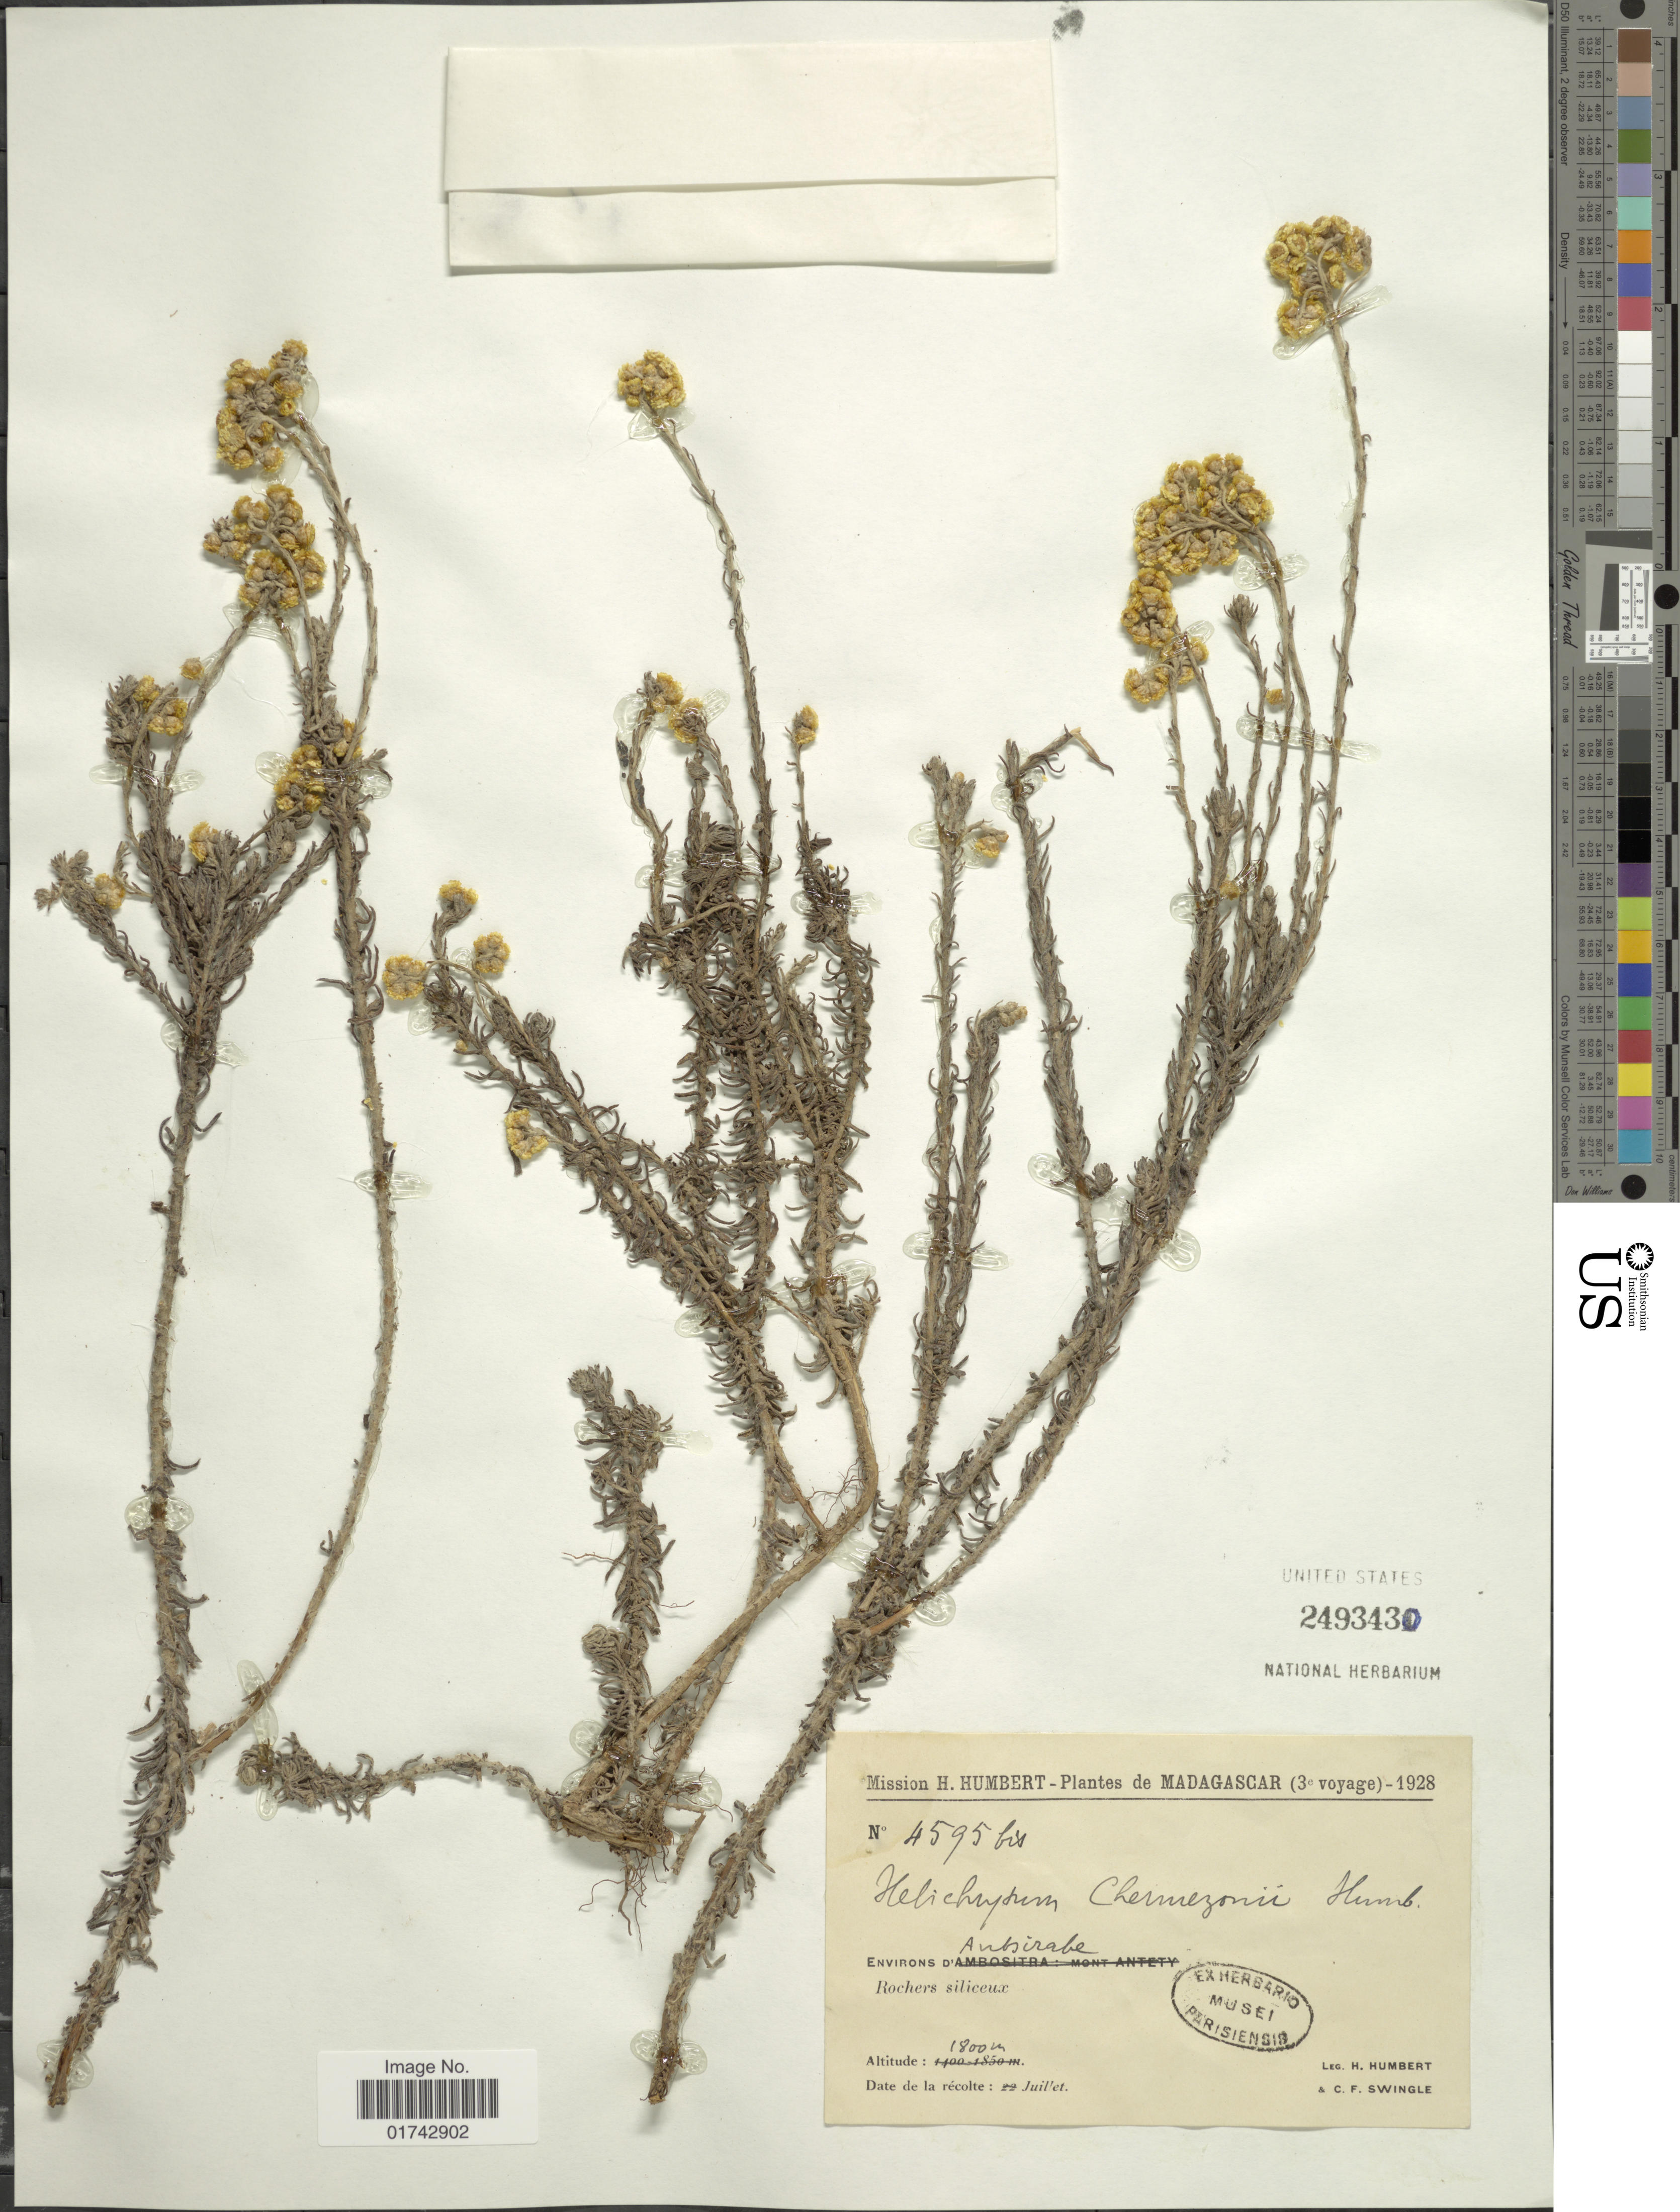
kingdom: Plantae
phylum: Tracheophyta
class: Magnoliopsida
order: Asterales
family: Asteraceae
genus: Helichrysum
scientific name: Helichrysum chermezonii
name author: Humbert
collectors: H. Humbert & C. Swingle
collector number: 4595 bis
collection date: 1928-07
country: Madagascar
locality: Environs D' Antsirabe, Rochers siliceux.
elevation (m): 1800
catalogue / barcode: US 2493430